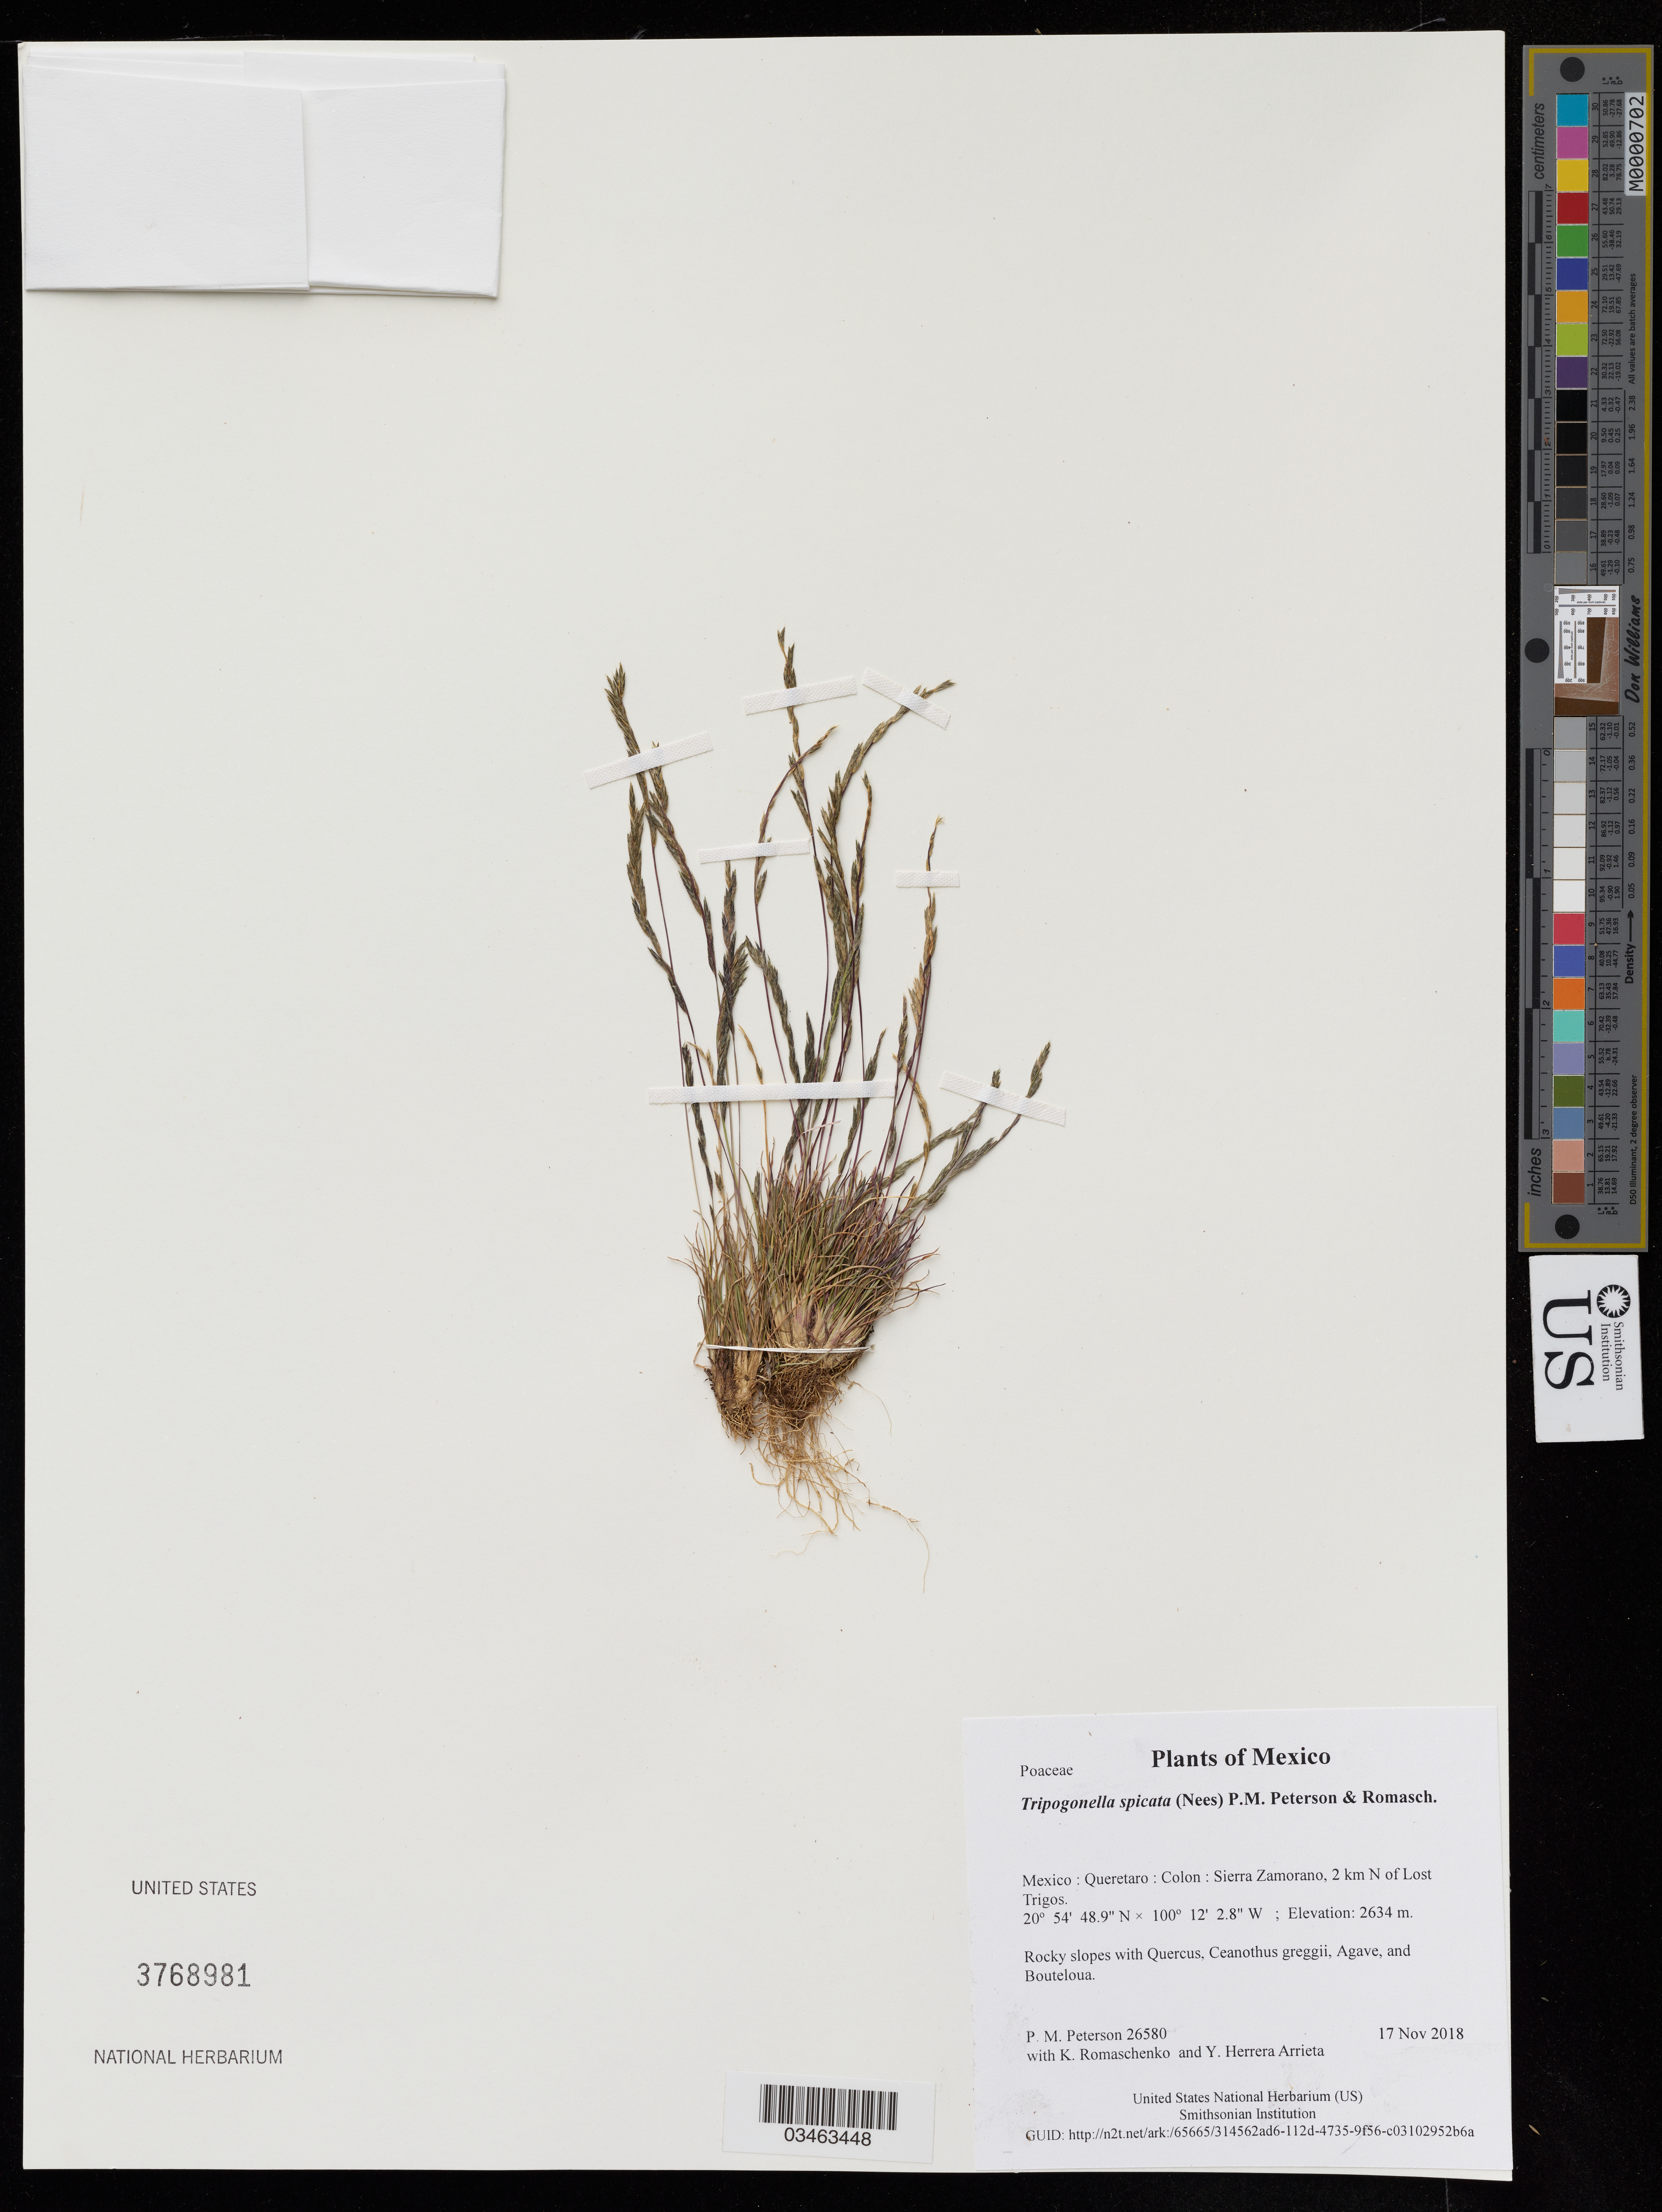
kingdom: Plantae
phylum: Tracheophyta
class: Liliopsida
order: Poales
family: Poaceae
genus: Tripogonella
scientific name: Tripogonella spicata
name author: (Nees) P.M. Peterson & Romasch.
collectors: P. M. Peterson, K. Romaschenko & Y. Herrera Arrieta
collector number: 26580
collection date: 2018-11-17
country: Mexico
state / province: Queretaro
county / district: Colon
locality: Sierra Zamorano, 2 km N of Lost Trigos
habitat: Rocky slopes with Quercus, Ceanothus greggii, Agave, and Bouteloua.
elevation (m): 2634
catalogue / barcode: US 3768981